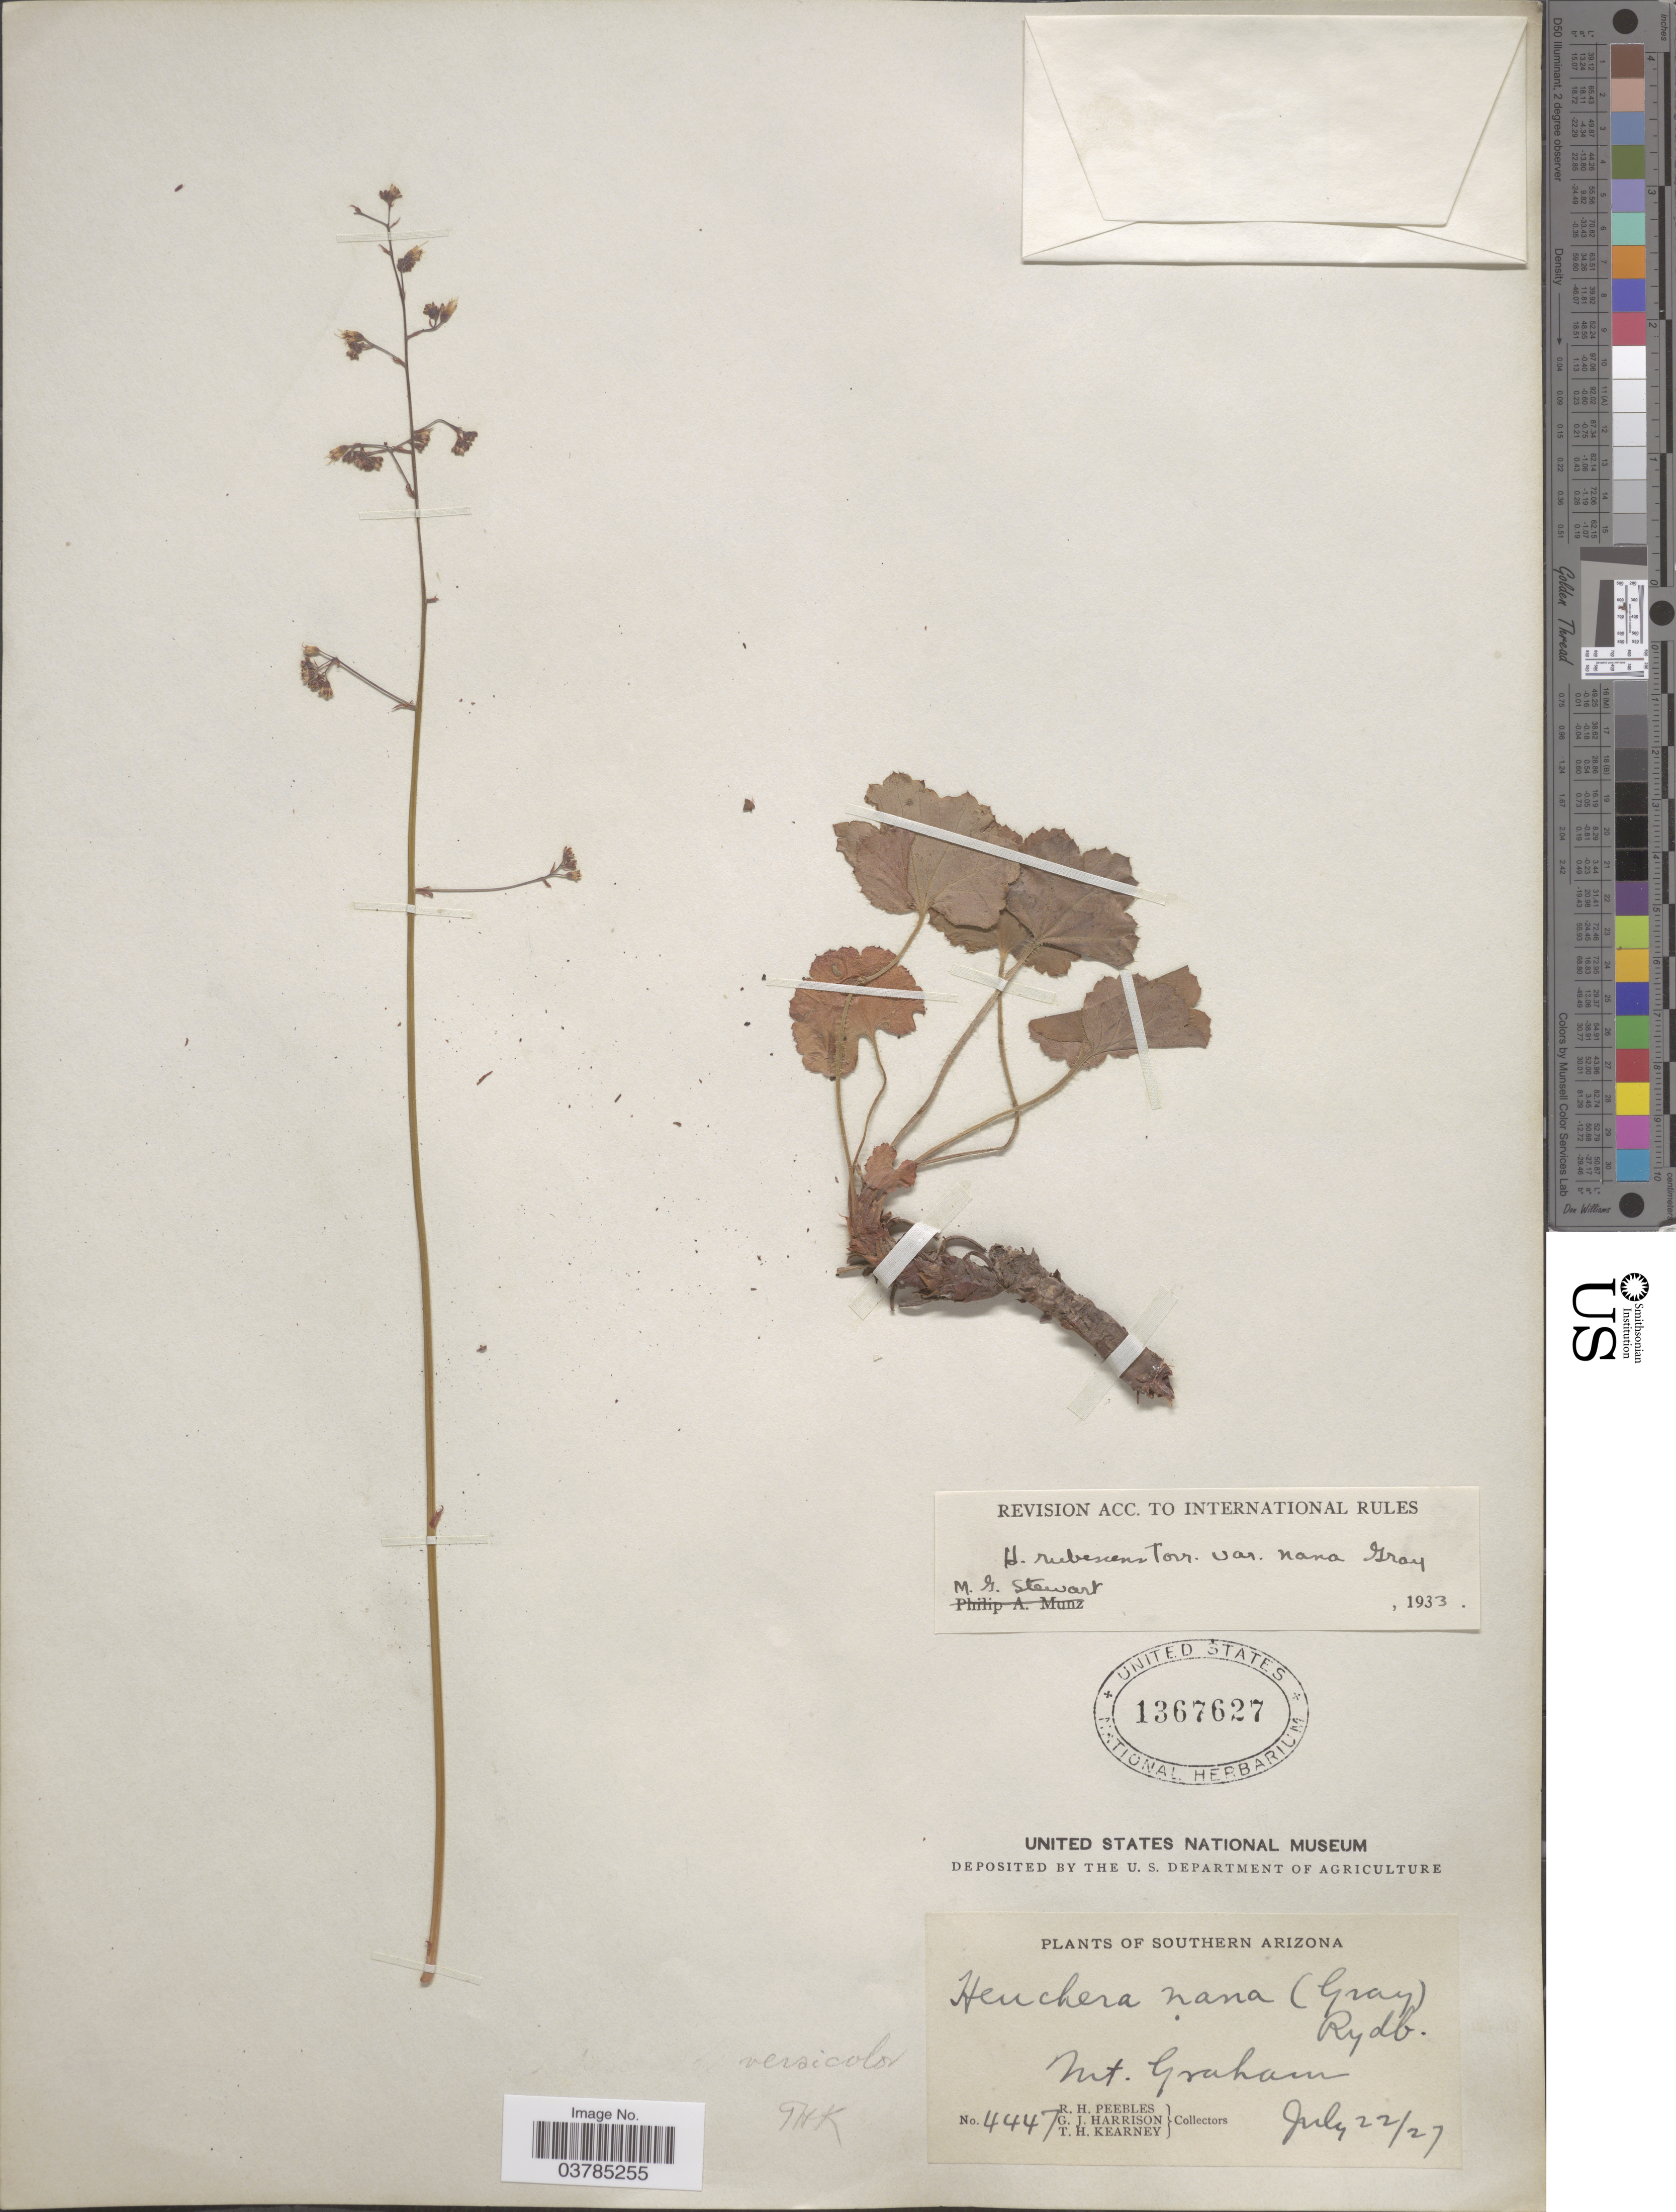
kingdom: Plantae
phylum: Tracheophyta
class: Magnoliopsida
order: Saxifragales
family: Saxifragaceae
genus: Heuchera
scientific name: Heuchera versicolor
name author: Greene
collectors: R. H. Peebles, G. J. Harrison & T. H. Kearney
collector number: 4447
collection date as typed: Transcribed d/m/y: 22/7/27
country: United States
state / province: Arizona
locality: Southern Arizona. Mt. Graham.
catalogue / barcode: US 1367627